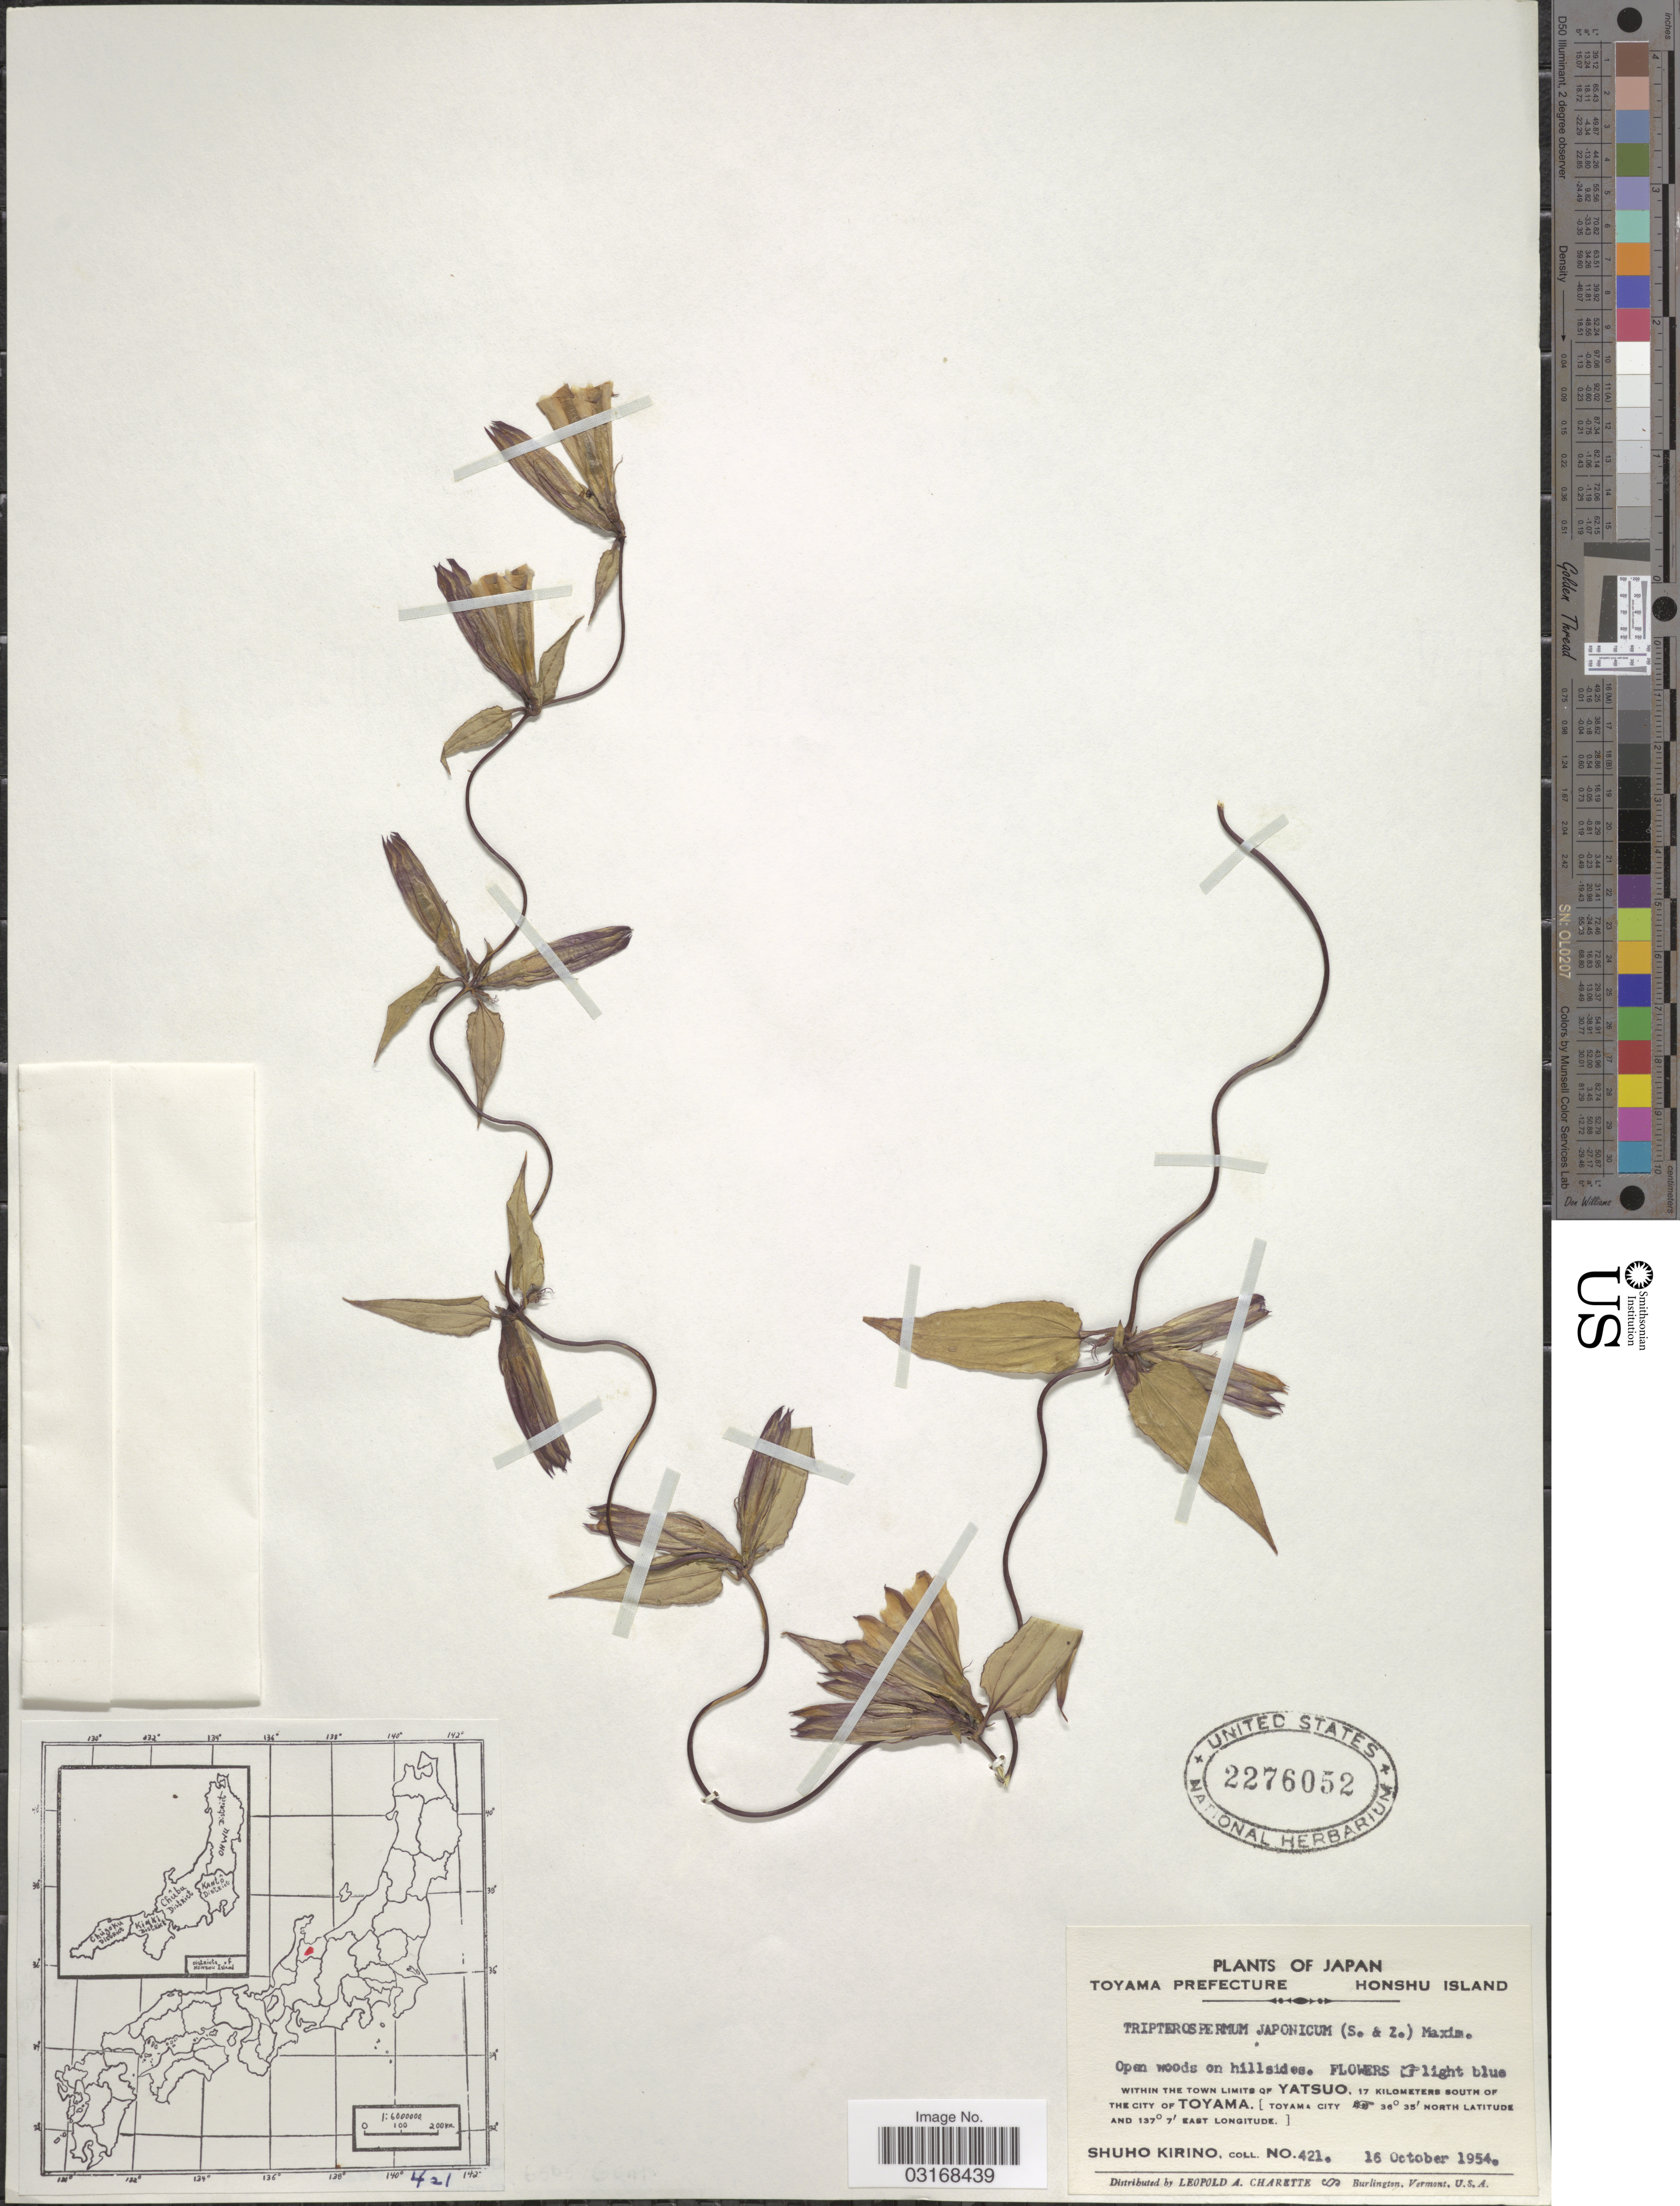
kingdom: Plantae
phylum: Tracheophyta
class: Magnoliopsida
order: Gentianales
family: Gentianaceae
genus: Crawfurdia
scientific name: Crawfurdia japonica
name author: Siebold & Zucc.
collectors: S. Kirino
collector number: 421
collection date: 1954-10-16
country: Japan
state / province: Toyama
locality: Toyama Prefecture. Honshu Island. Within the town limits of Yatsuo, 17 kilometers south of the City of Toyama. [Toyama City].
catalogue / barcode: US 2276052